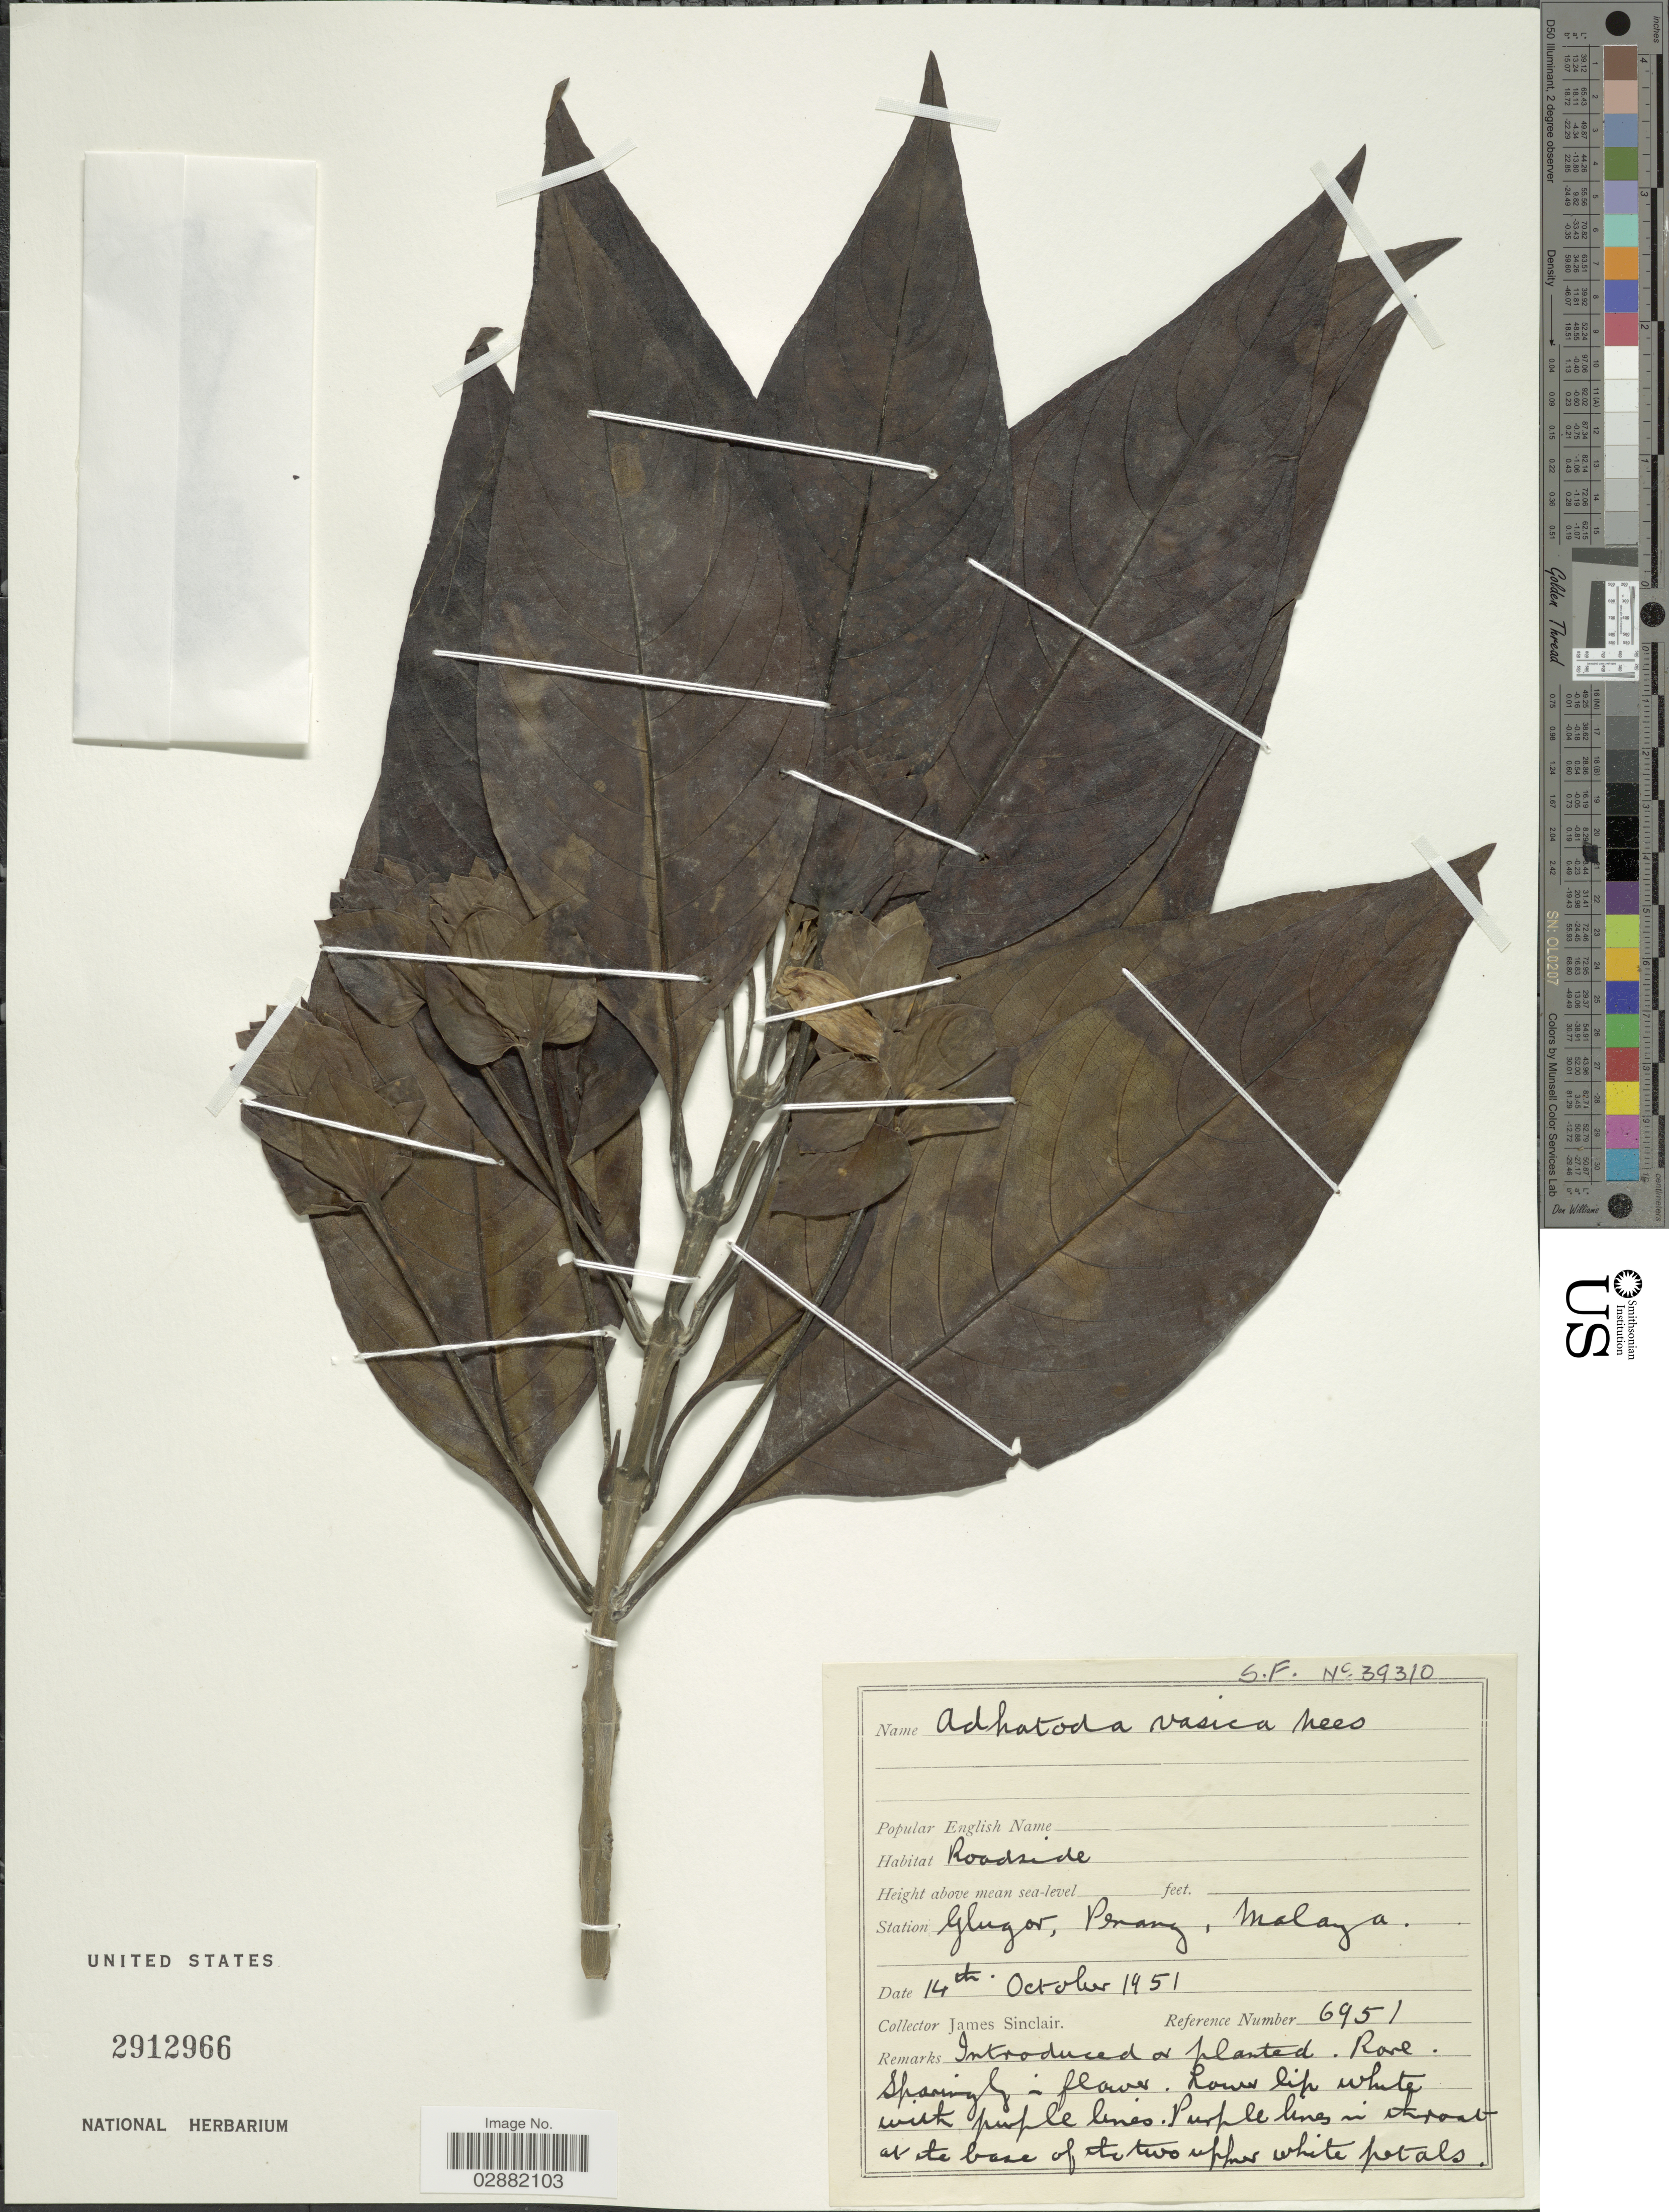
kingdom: Plantae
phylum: Tracheophyta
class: Magnoliopsida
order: Lamiales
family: Acanthaceae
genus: Justicia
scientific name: Justicia adhatoda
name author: L.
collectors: J. Sinclair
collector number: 6951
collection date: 1951-10-14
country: Malaysia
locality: Station Glugor, Penang, Malaya.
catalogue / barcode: US 2912966